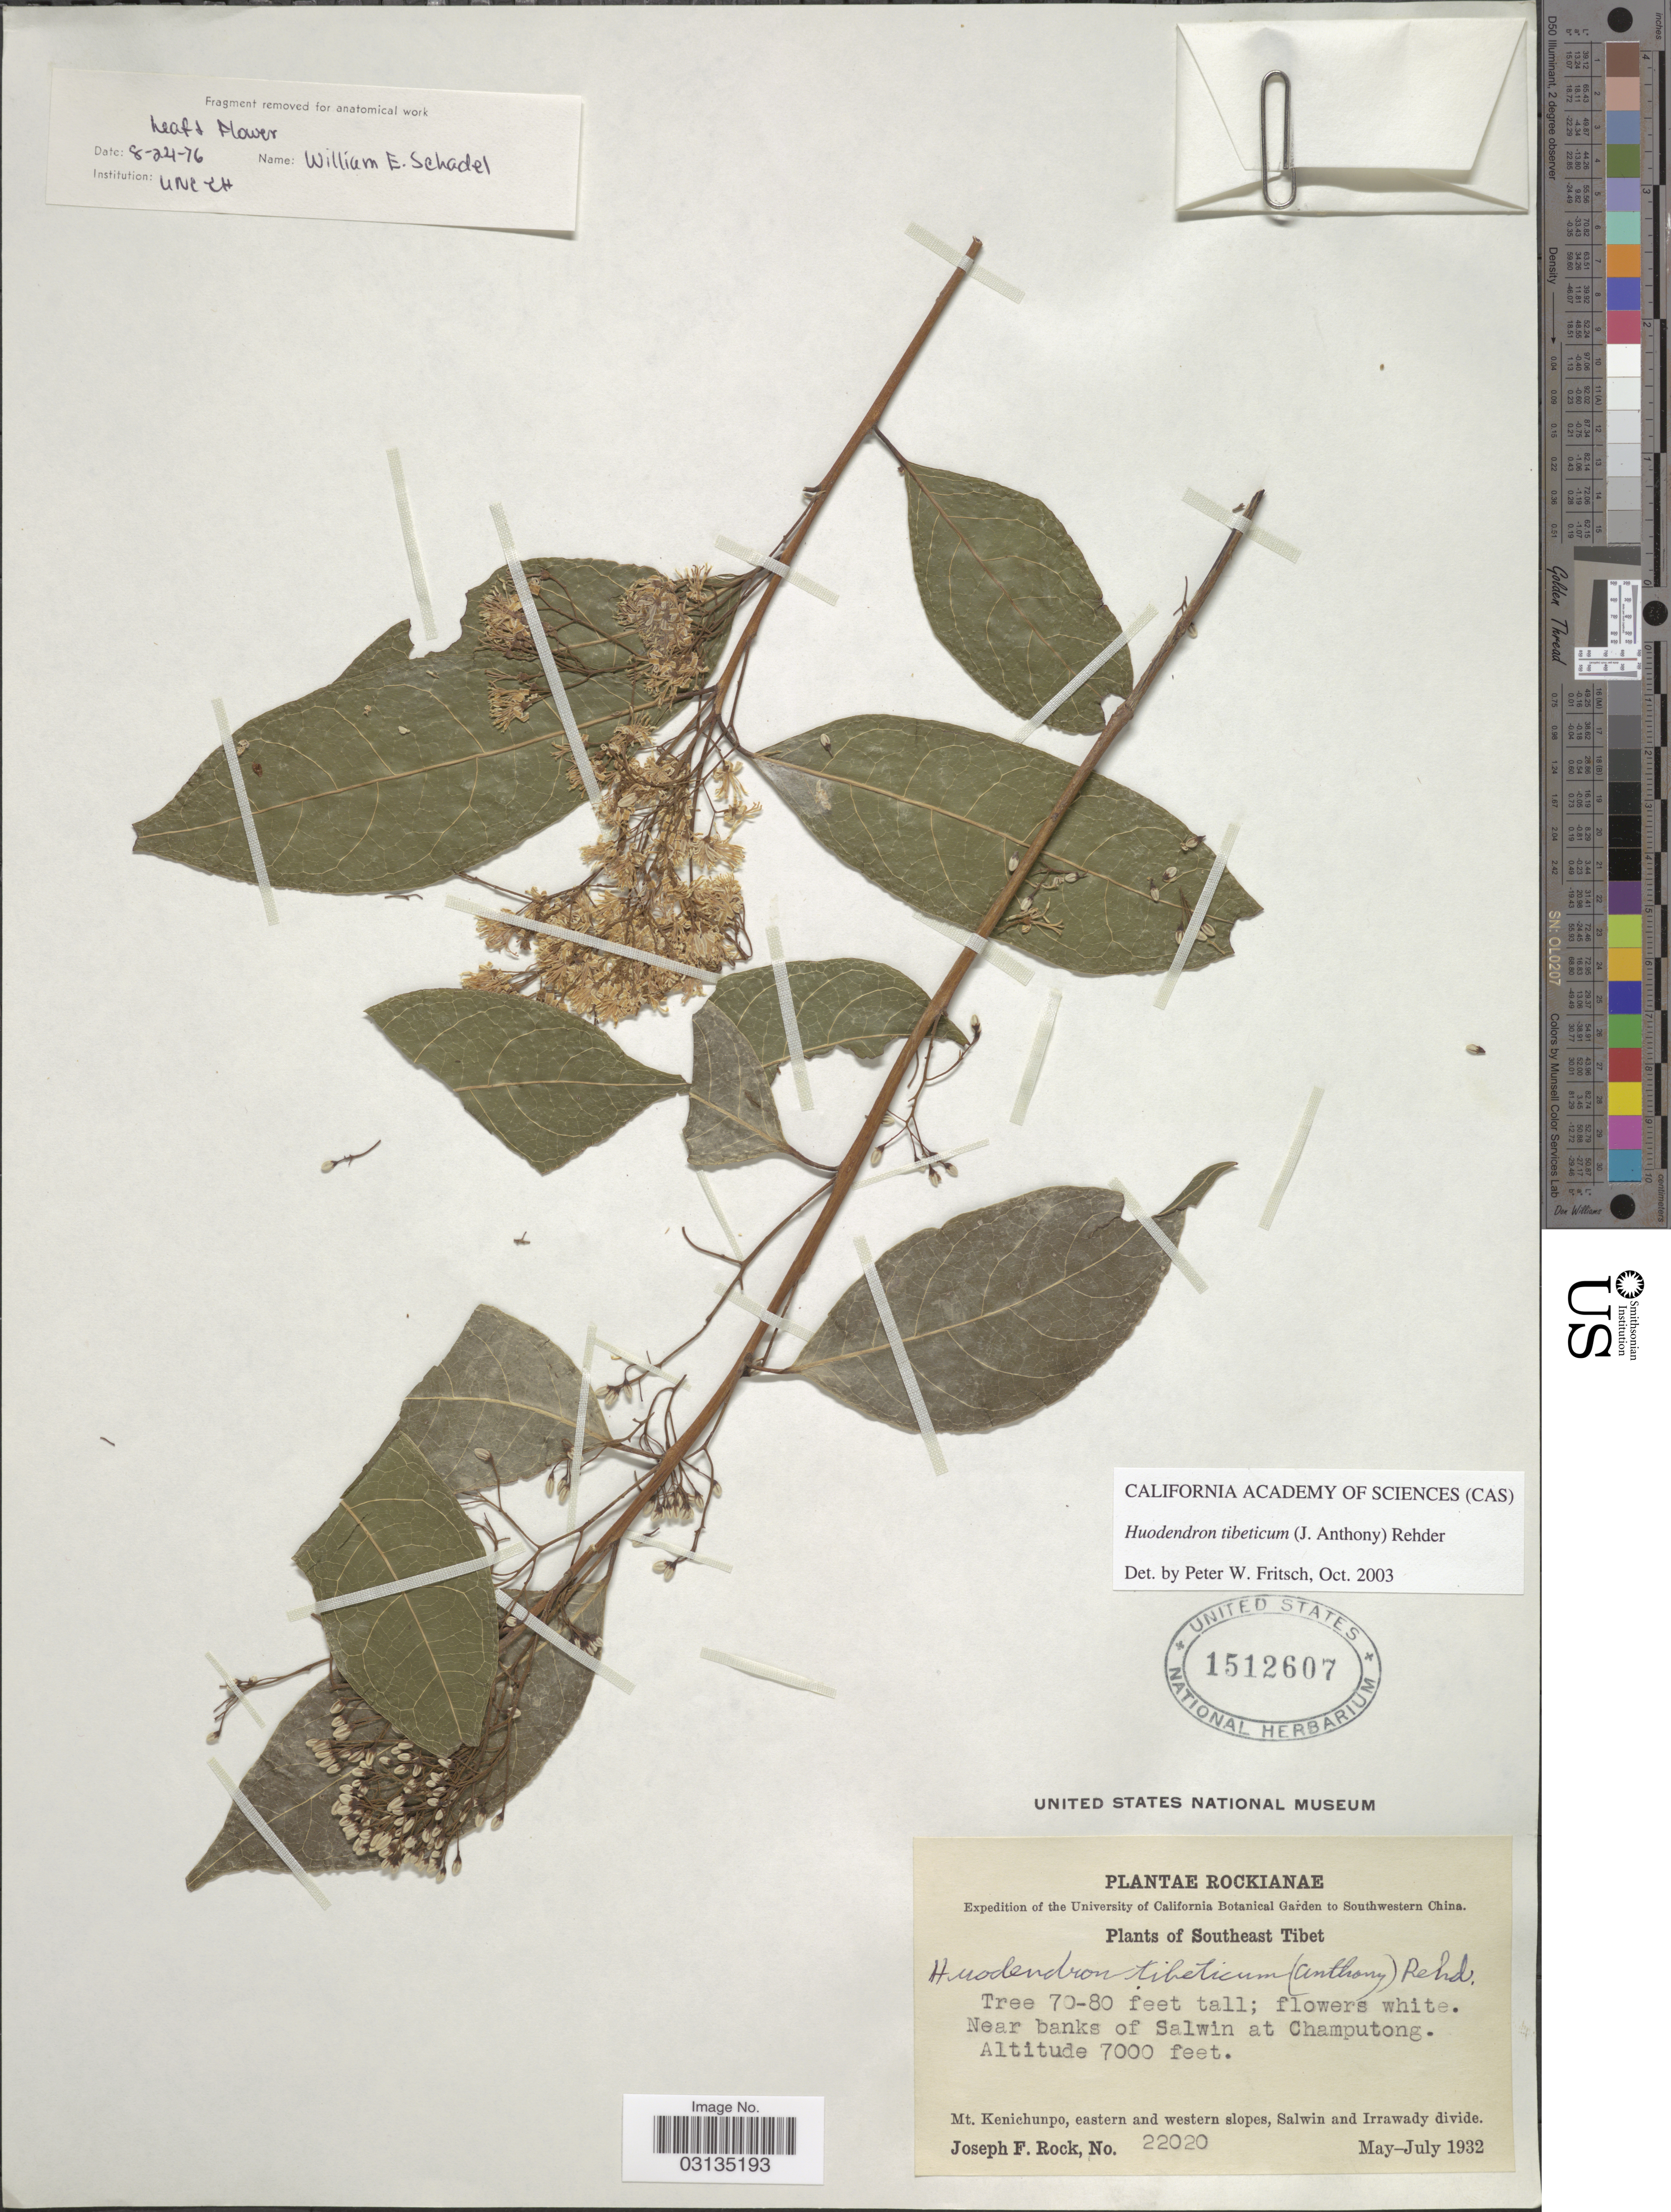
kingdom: Plantae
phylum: Tracheophyta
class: Magnoliopsida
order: Ericales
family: Styracaceae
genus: Huodendron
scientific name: Huodendron tibeticum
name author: (J. Anthony) Rehder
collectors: J. F. Rock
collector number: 22020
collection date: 1932-05/1932-07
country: China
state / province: Xizang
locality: Southwestern China, Southeast Tibet, Near banks of Salwin at Champutong. Mt. Kenichunpo, eastern and western slopes, Salwin and Irrawady divide.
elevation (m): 2134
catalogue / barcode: US 1512607